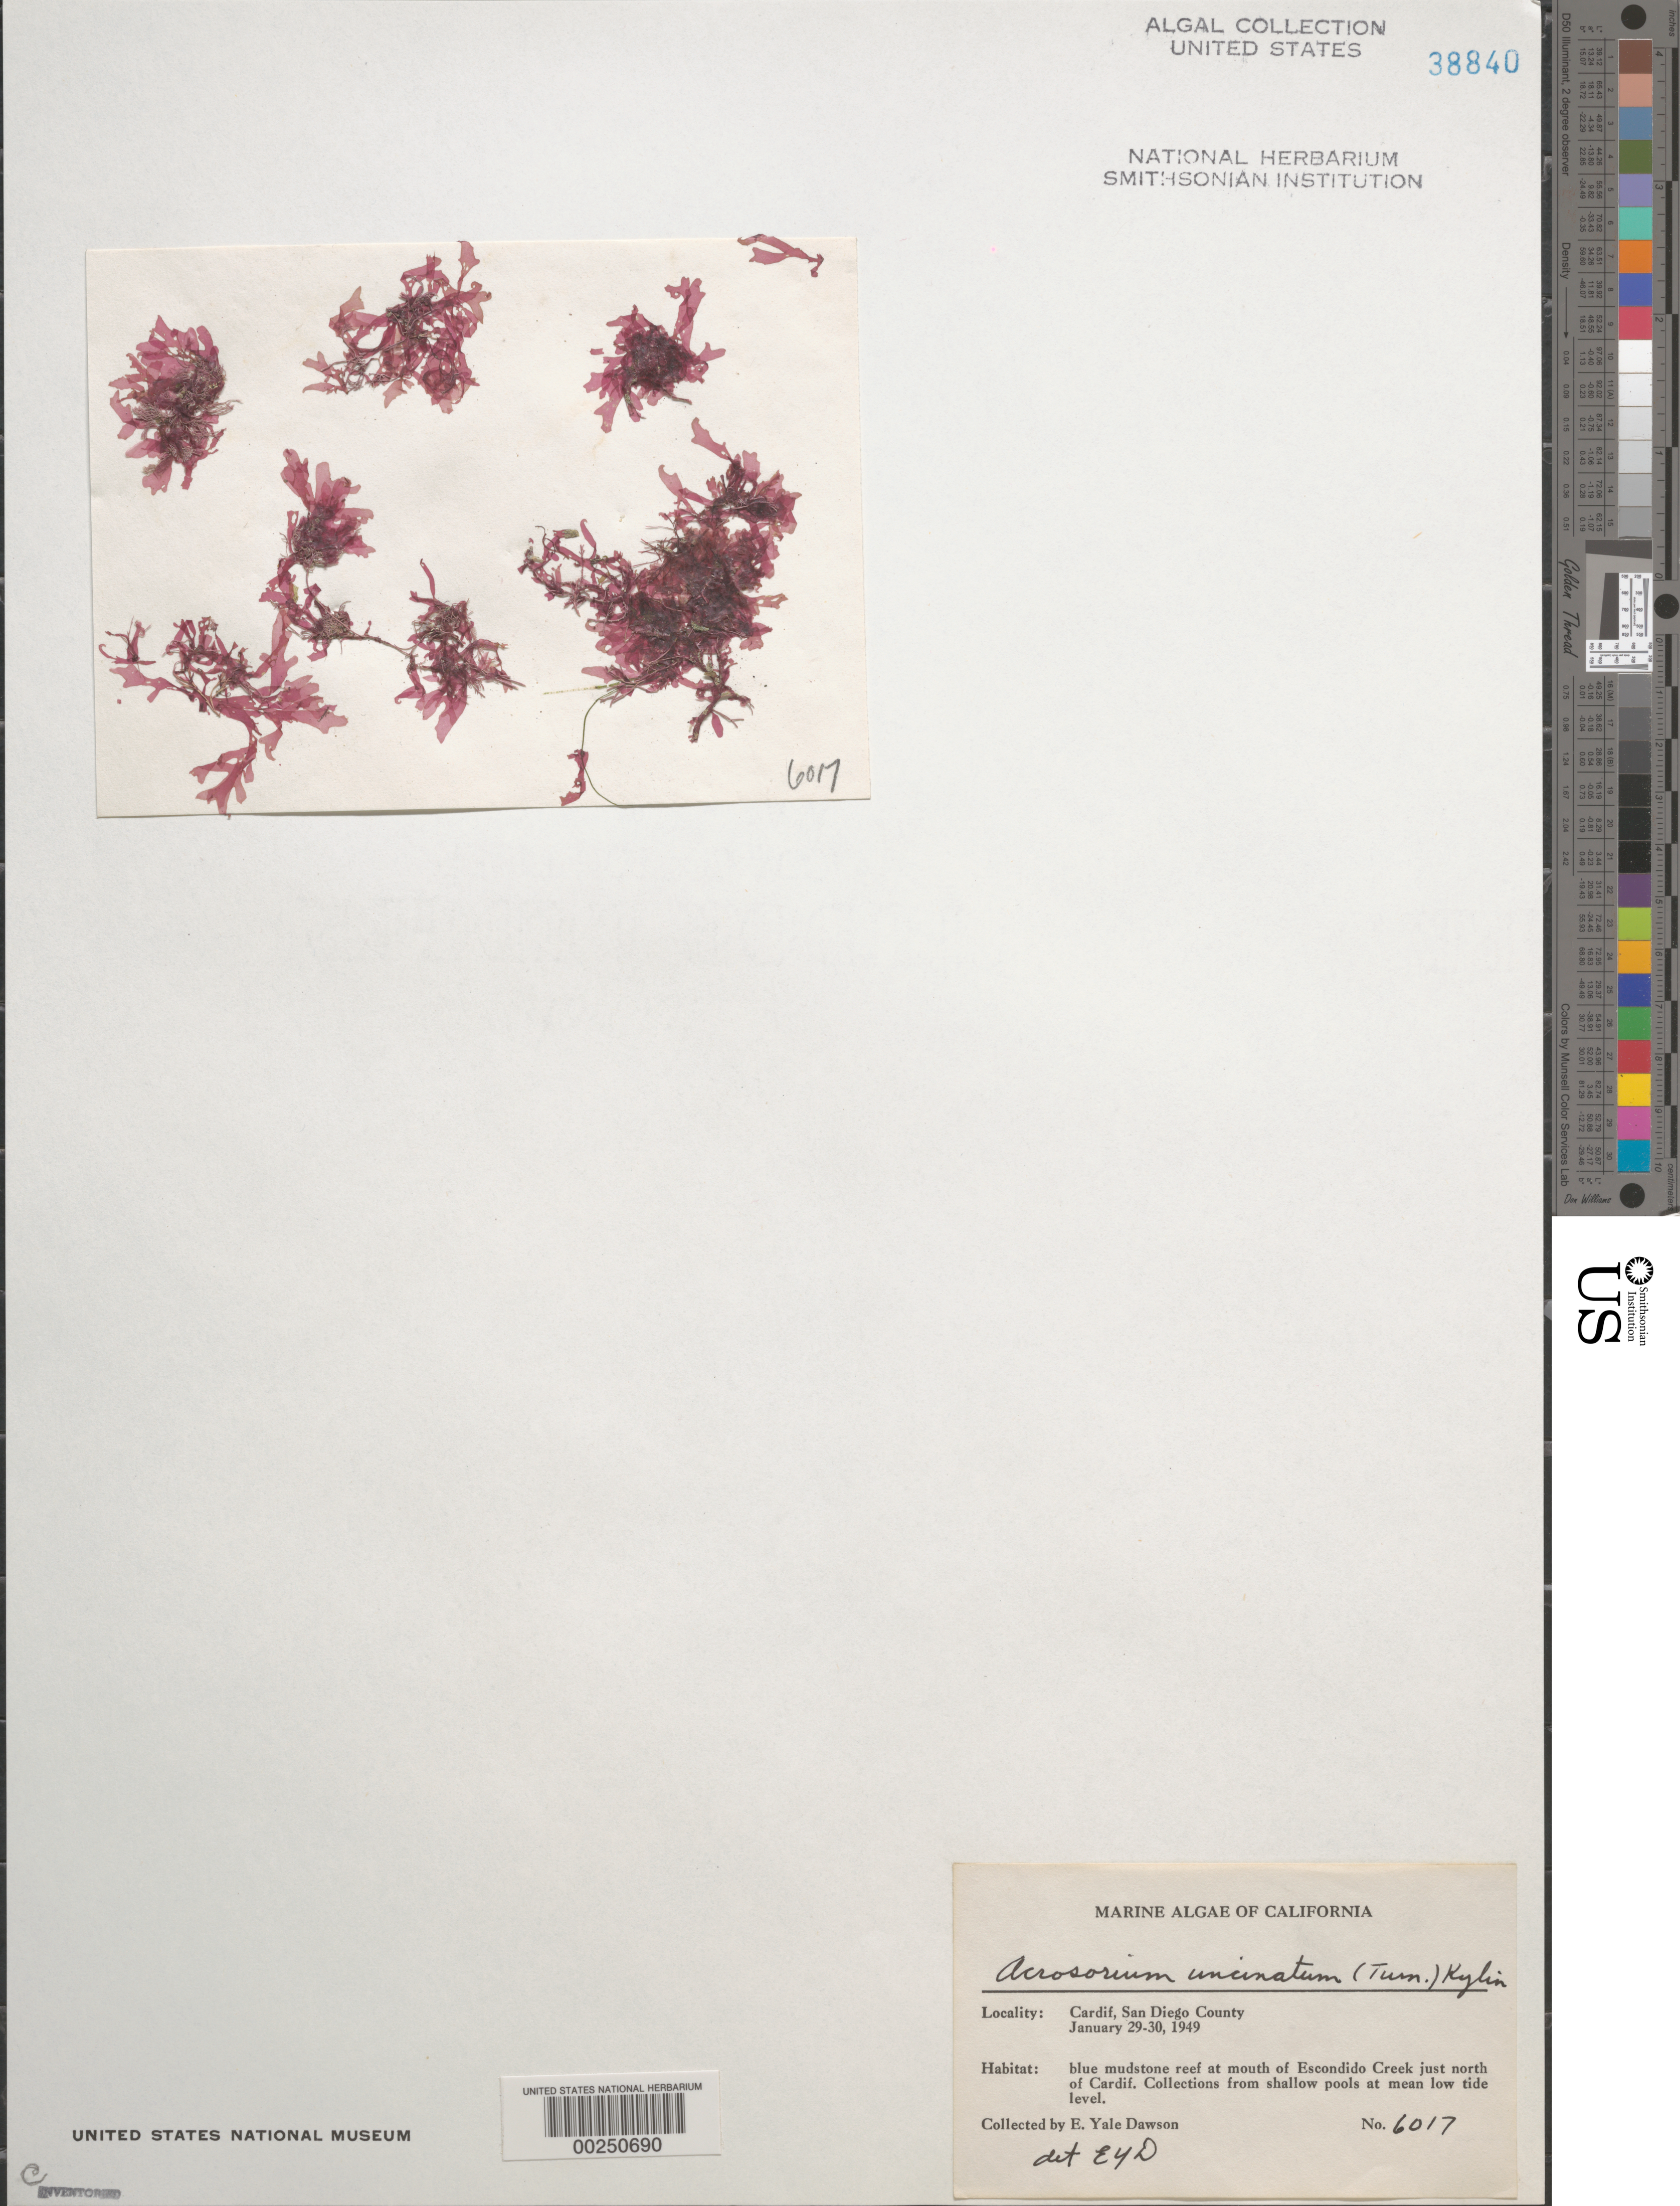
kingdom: Plantae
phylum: Rhodophyta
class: Florideophyceae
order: Ceramiales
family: Delesseriaceae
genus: Cryptopleura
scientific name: Cryptopleura ramosa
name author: (Huds.) L.M. Newton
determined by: Algae name updating Project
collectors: E. Y. Dawson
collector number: EYD 6017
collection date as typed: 29 Jan 1949 TO 30 Jan 1949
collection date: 1949-01-29/1949-01-30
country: United States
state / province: California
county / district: San Diego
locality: Escondido Creek mouth, just north of Cardiff (Cardif)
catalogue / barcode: US 38840